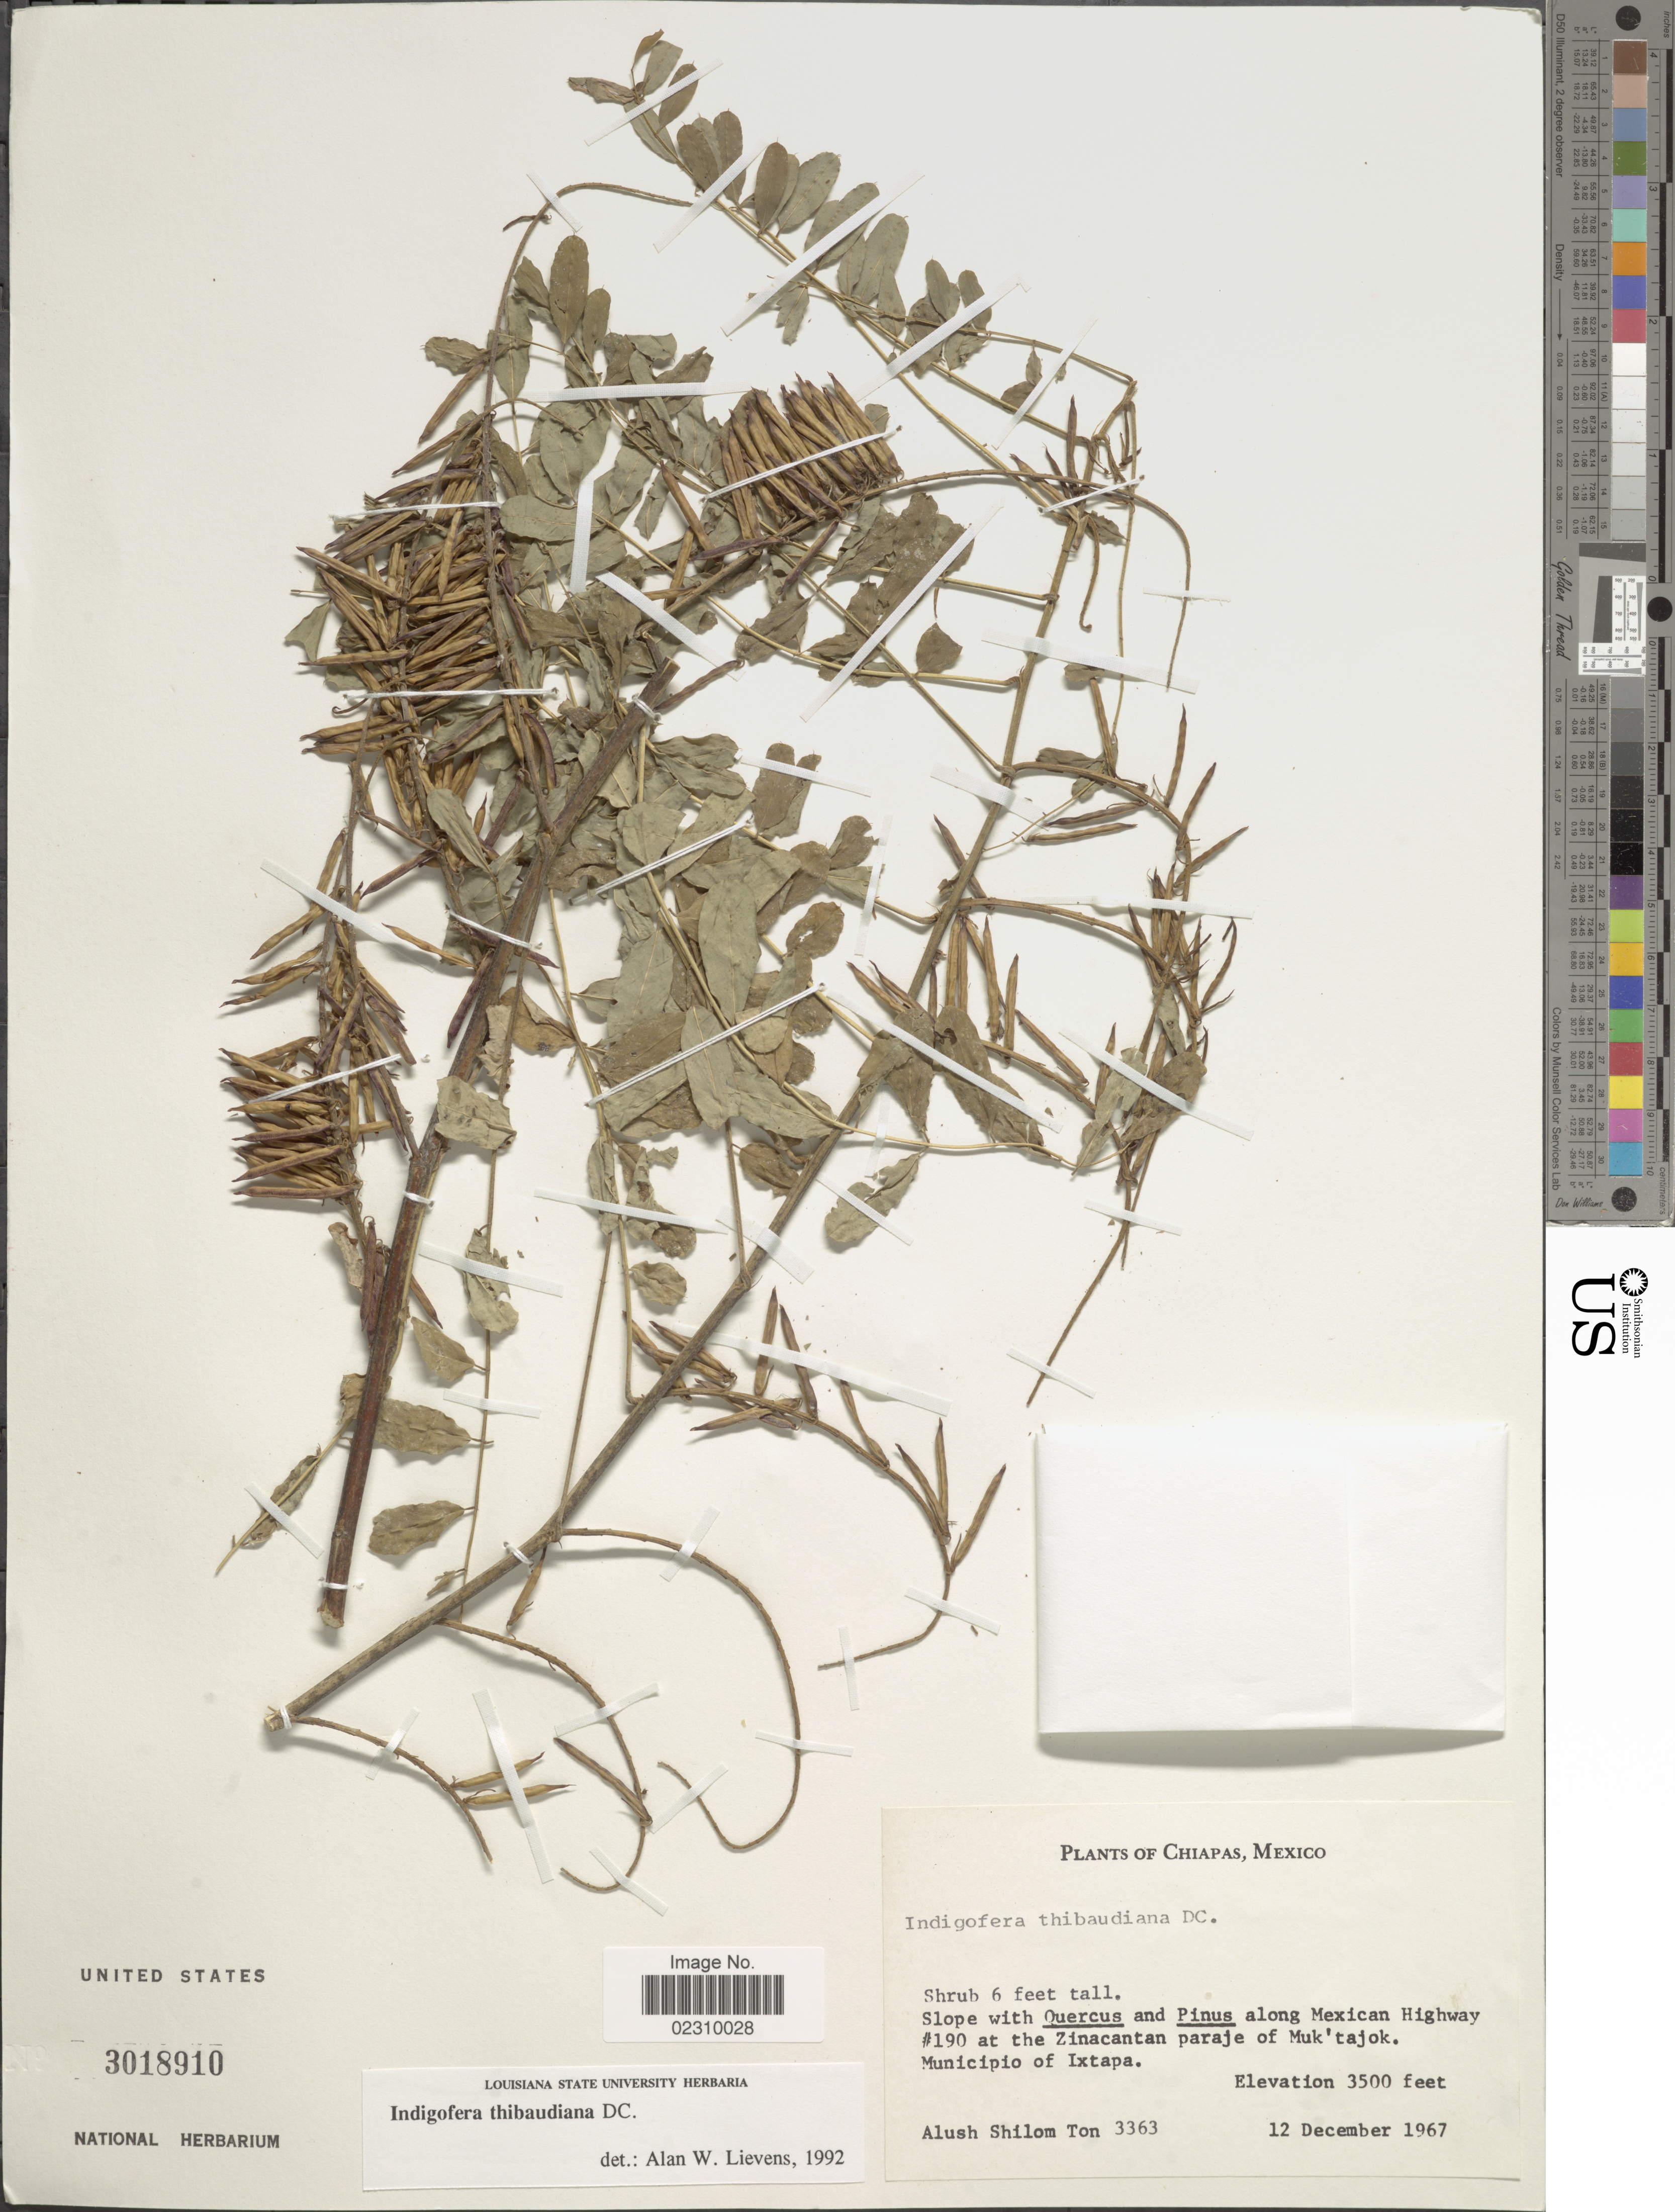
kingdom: Plantae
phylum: Tracheophyta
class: Magnoliopsida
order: Fabales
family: Fabaceae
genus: Indigofera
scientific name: Indigofera thibaudiana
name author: DC.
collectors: A. S. Ton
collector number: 3363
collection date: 1967-12-12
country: Mexico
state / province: Chiapas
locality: Along Mexican Highway #190 at the Zinacantan paraje of Muk'tajok. Municipio of Ixtapa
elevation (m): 1067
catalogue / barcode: US 3018910